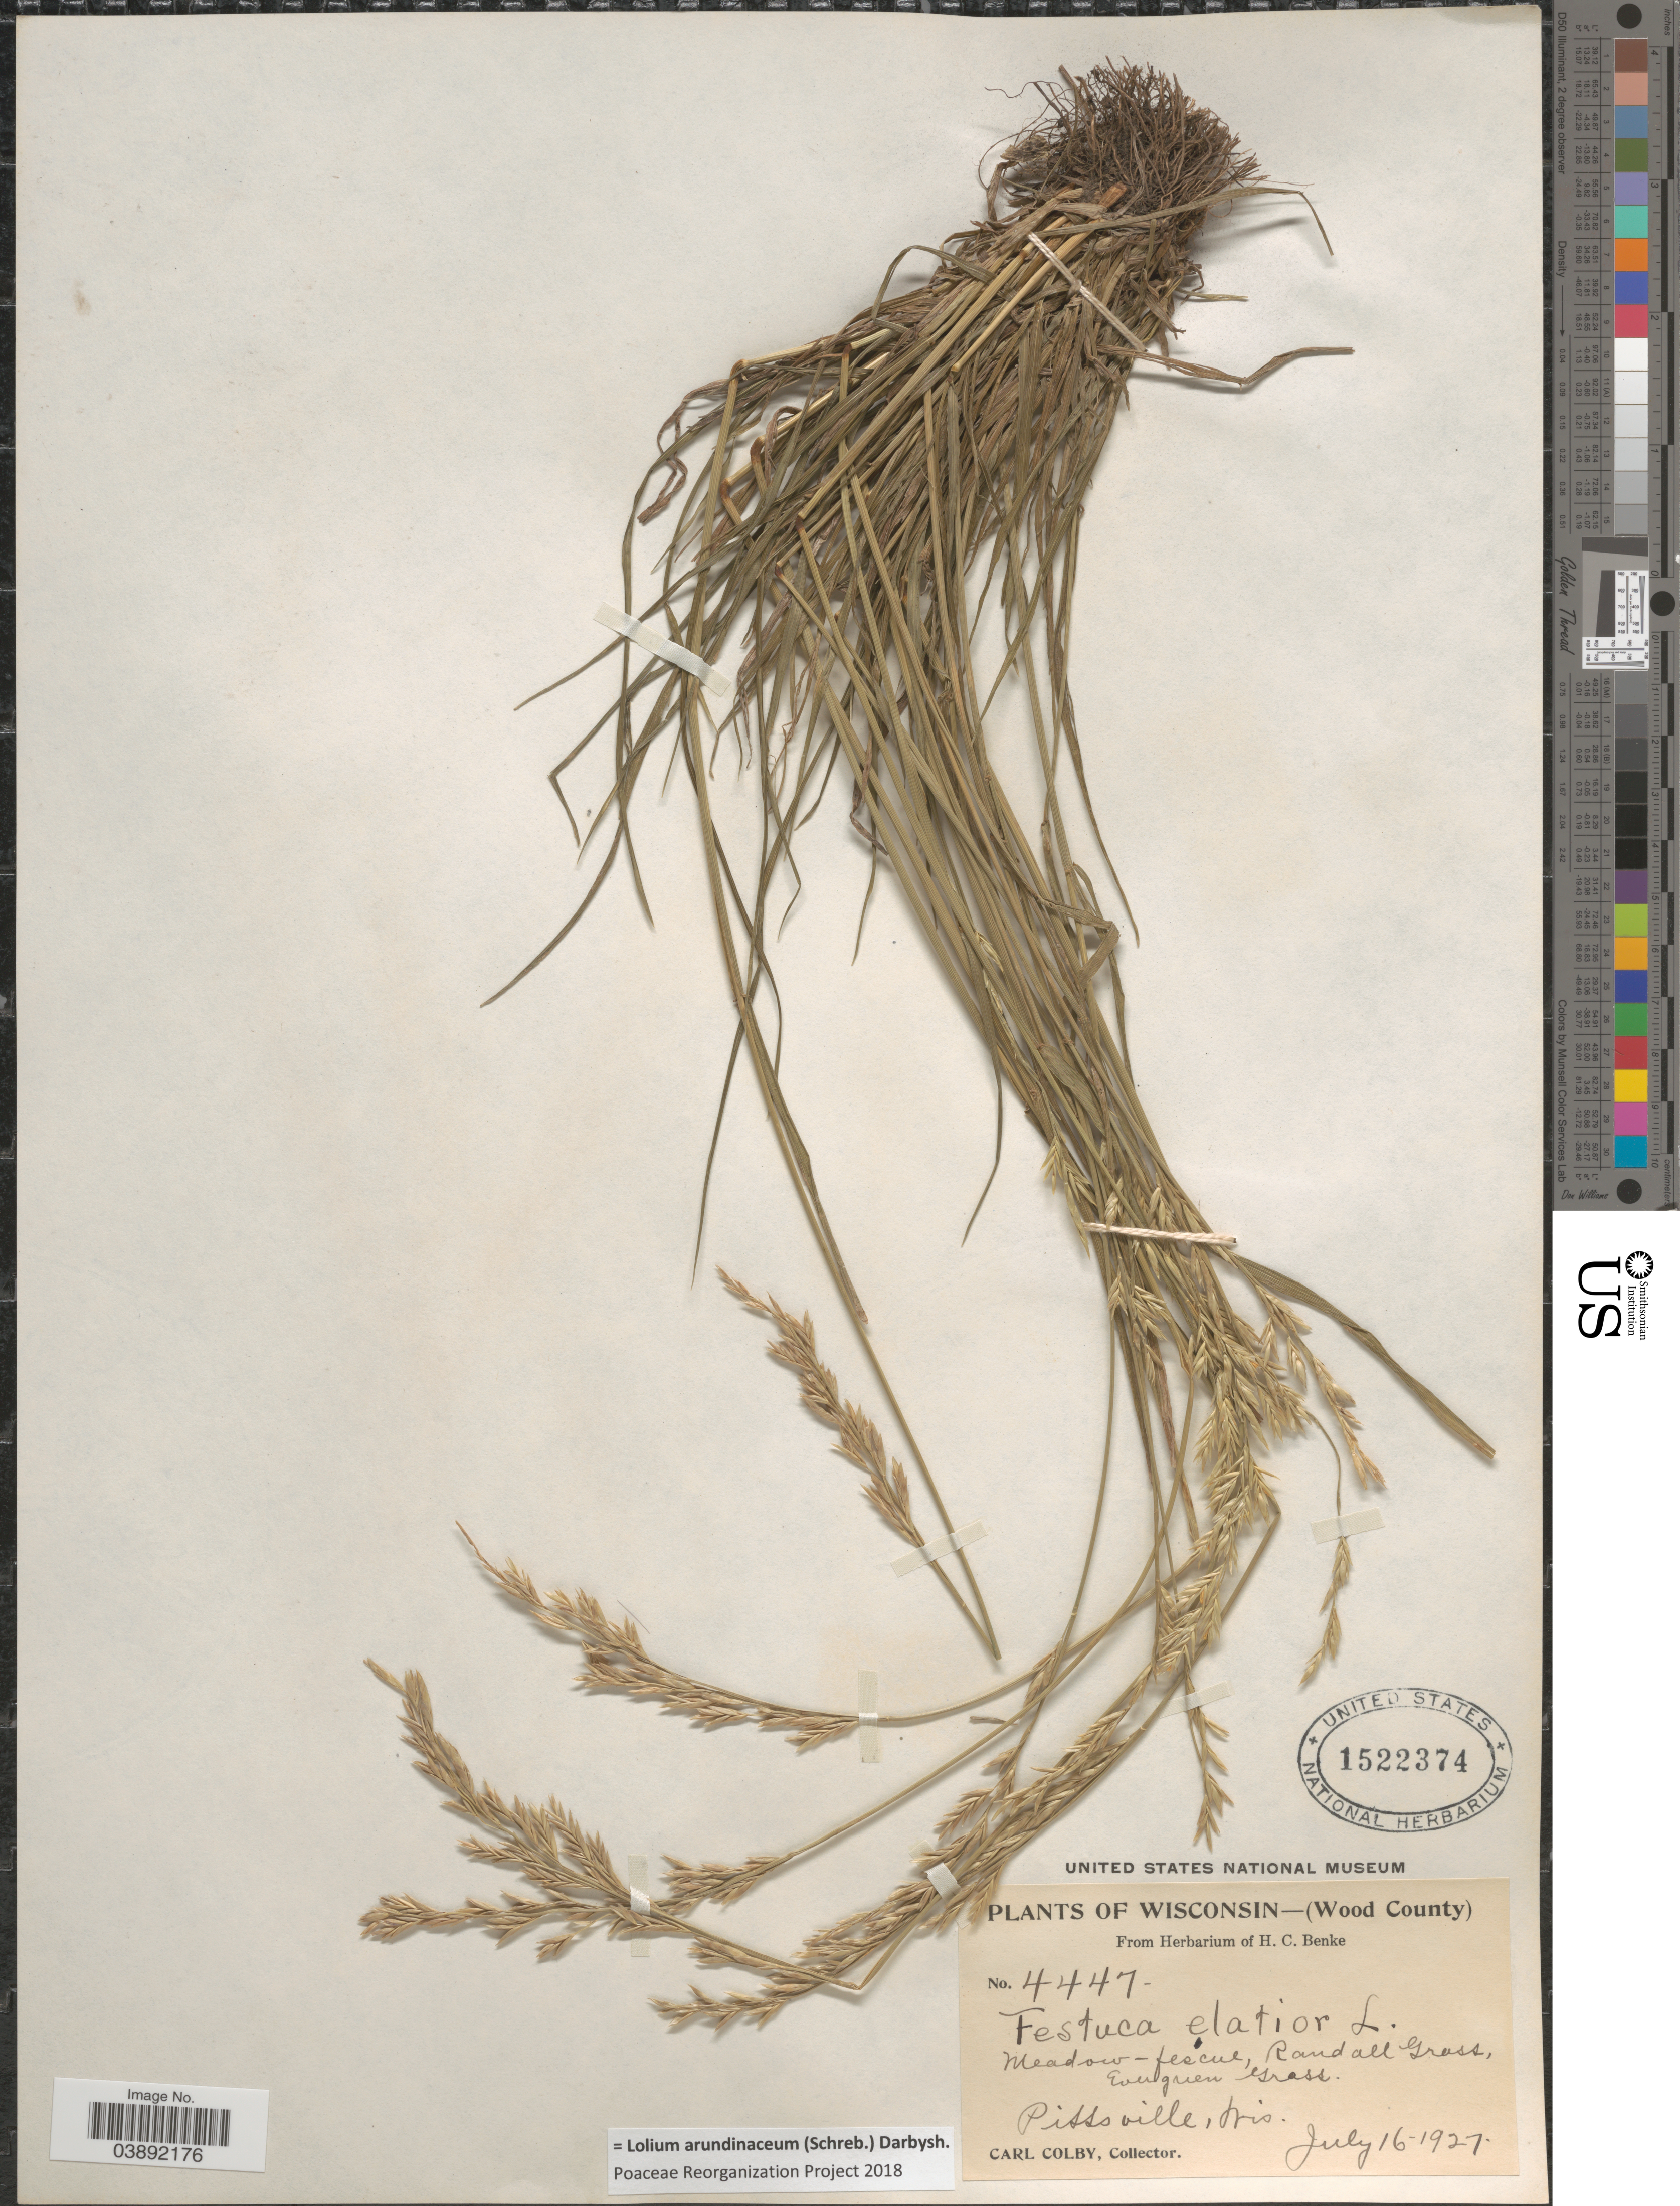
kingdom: Plantae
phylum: Tracheophyta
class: Liliopsida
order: Poales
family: Poaceae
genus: Lolium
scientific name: Lolium arundinaceum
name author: (Schreb.) Darbysh.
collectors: C. Colby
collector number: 4447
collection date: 1927-07-16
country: United States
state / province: Wisconsin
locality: Wood County. Pittsville.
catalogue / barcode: US 1522374